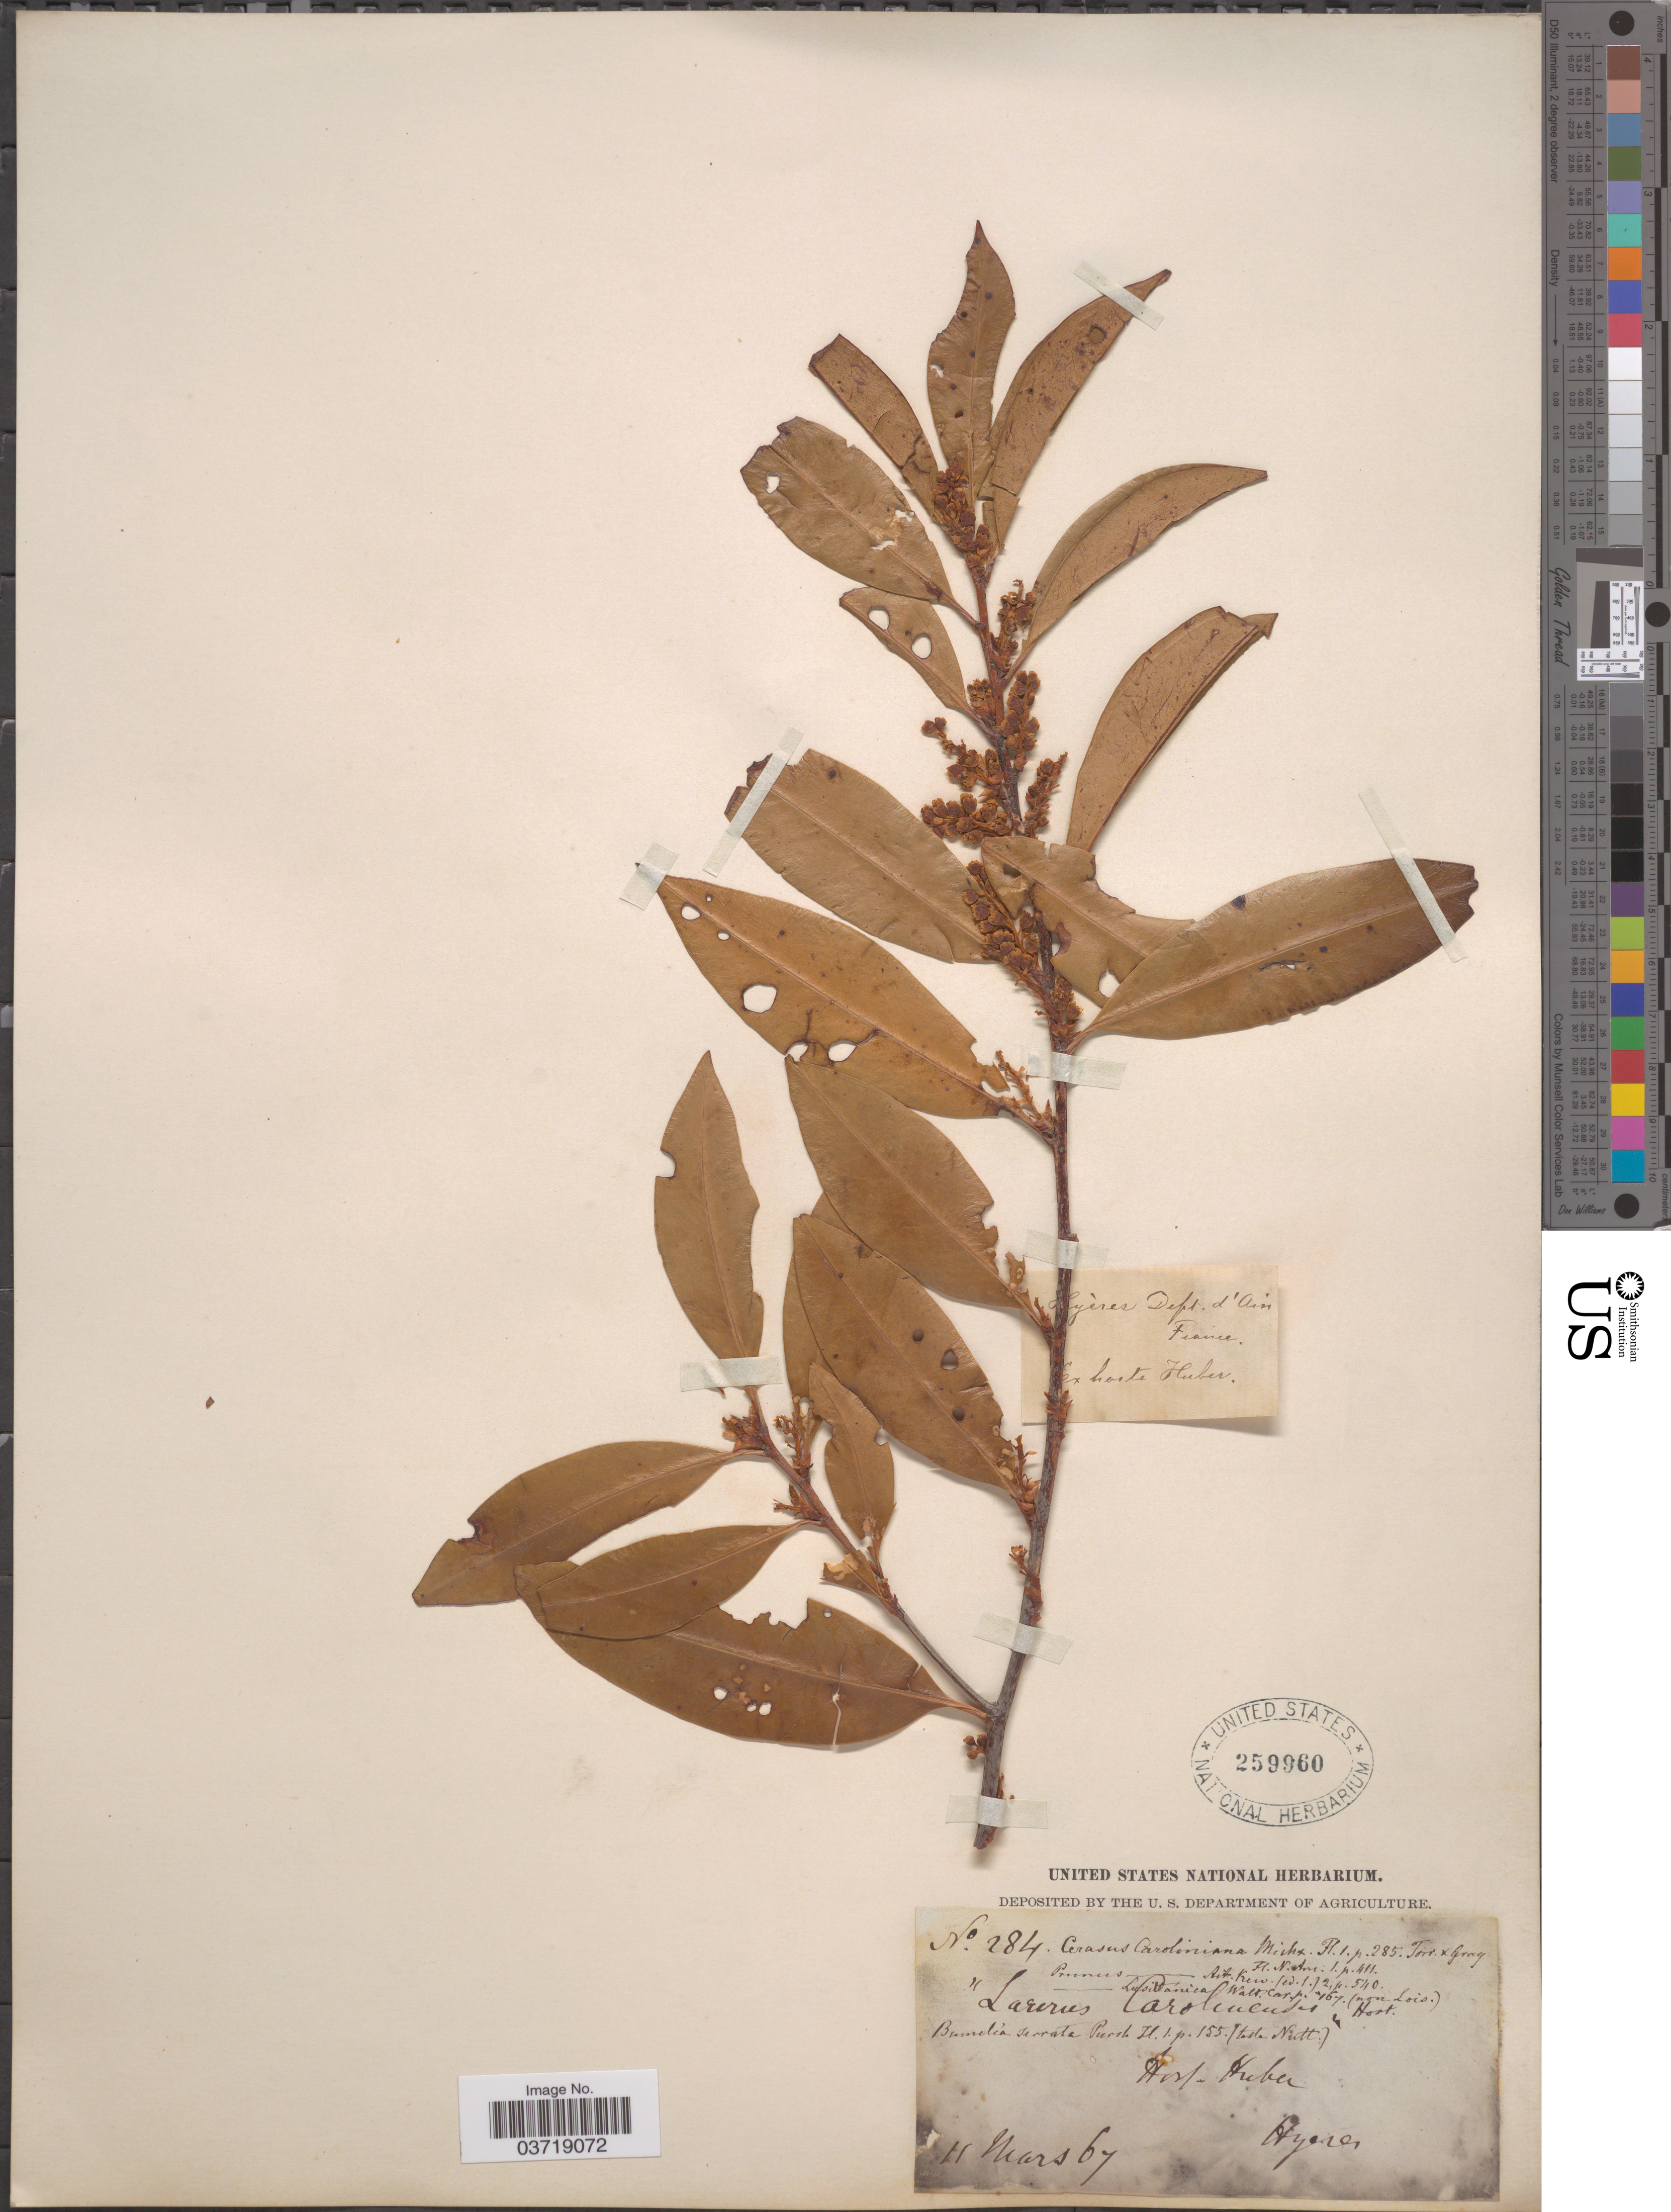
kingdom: Plantae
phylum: Tracheophyta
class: Magnoliopsida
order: Rosales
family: Rosaceae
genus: Prunus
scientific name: Prunus caroliniana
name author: (Mill.) Aiton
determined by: Strong, Mark T., (BOT), Smithsonian Institution - National Museum of Natural History (UNITED STATES)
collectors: Hynes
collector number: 284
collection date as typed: Transcribed d/m/y: 11/3/67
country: France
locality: Hort Huber.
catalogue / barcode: US 259960